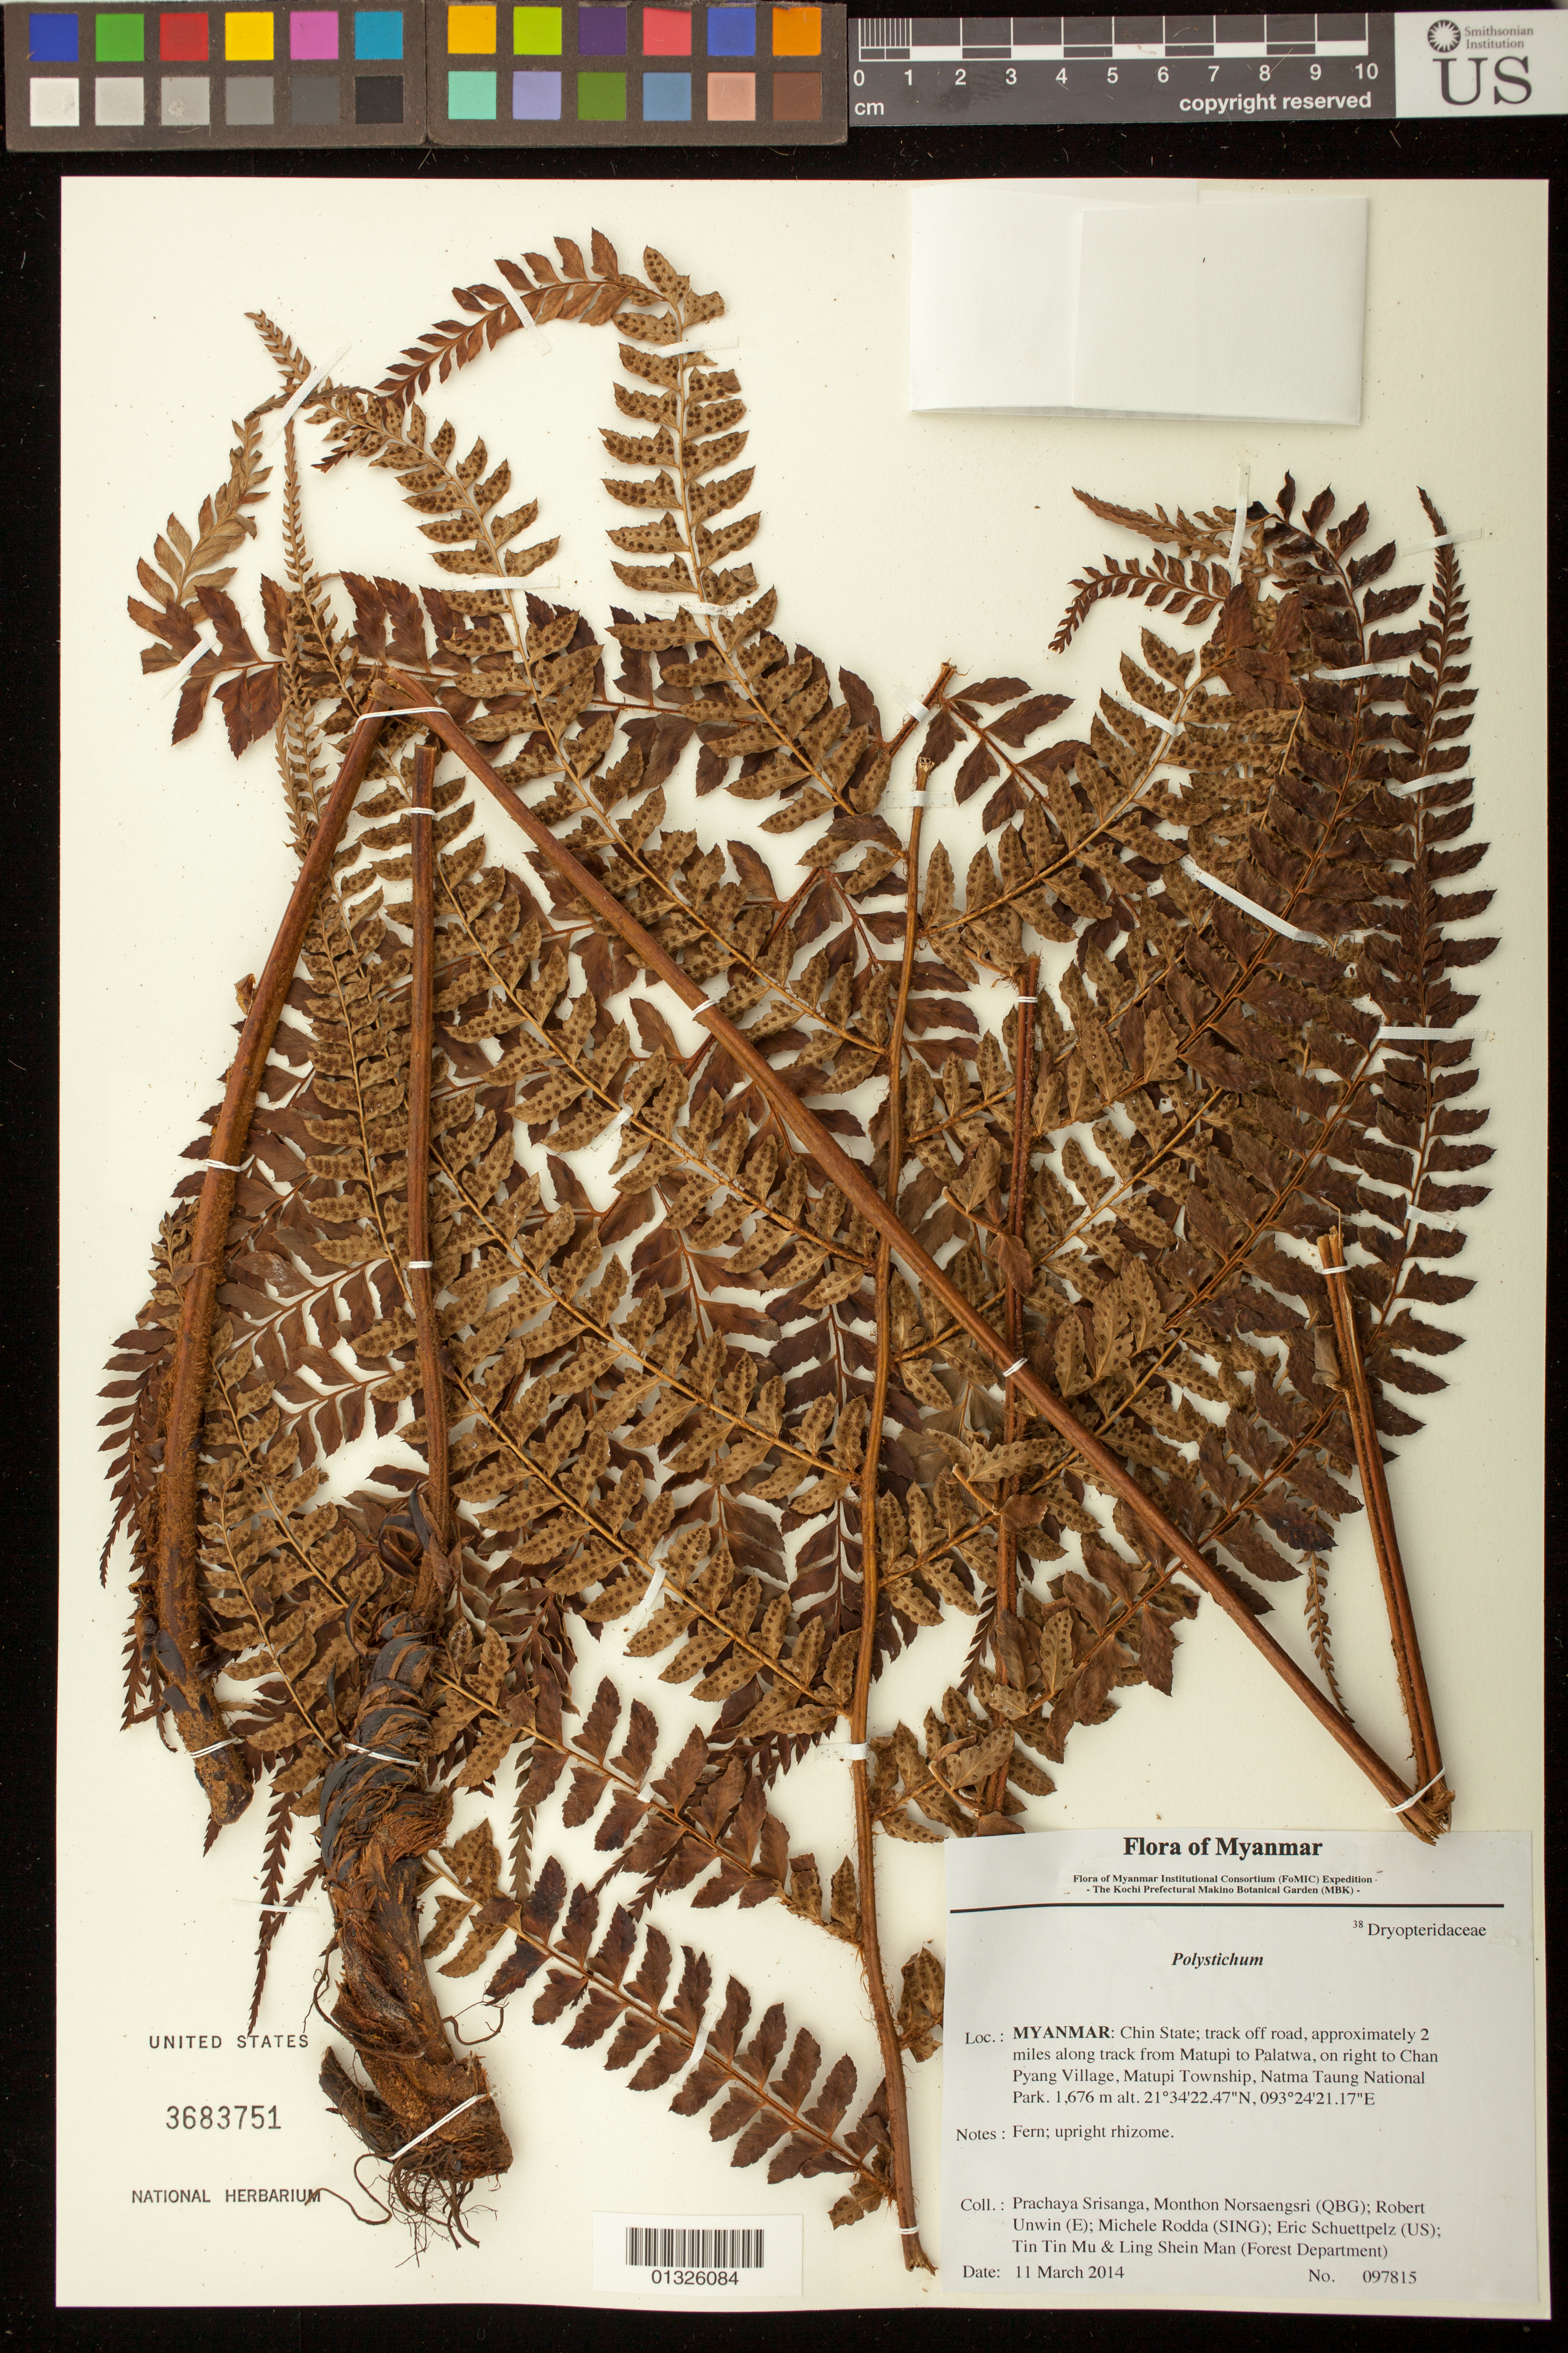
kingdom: Plantae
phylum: Tracheophyta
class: Polypodiopsida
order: Polypodiales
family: Dryopteridaceae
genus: Polystichum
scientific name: Polystichum sp.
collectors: P. Srisanga, M. Norsaengsri, R. Unwin, M. Rodda, E. Schuettpelz, Tin Tin Mu & Ling Shein Man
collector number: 97815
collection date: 2014-03-11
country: Myanmar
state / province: Chin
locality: Track off road, approximately 2 miles along track from Matupi to Palatwa, on right to Chan Pyang Village, Matupi Township, Natma Taung National Park.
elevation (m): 1676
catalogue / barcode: US 3683751